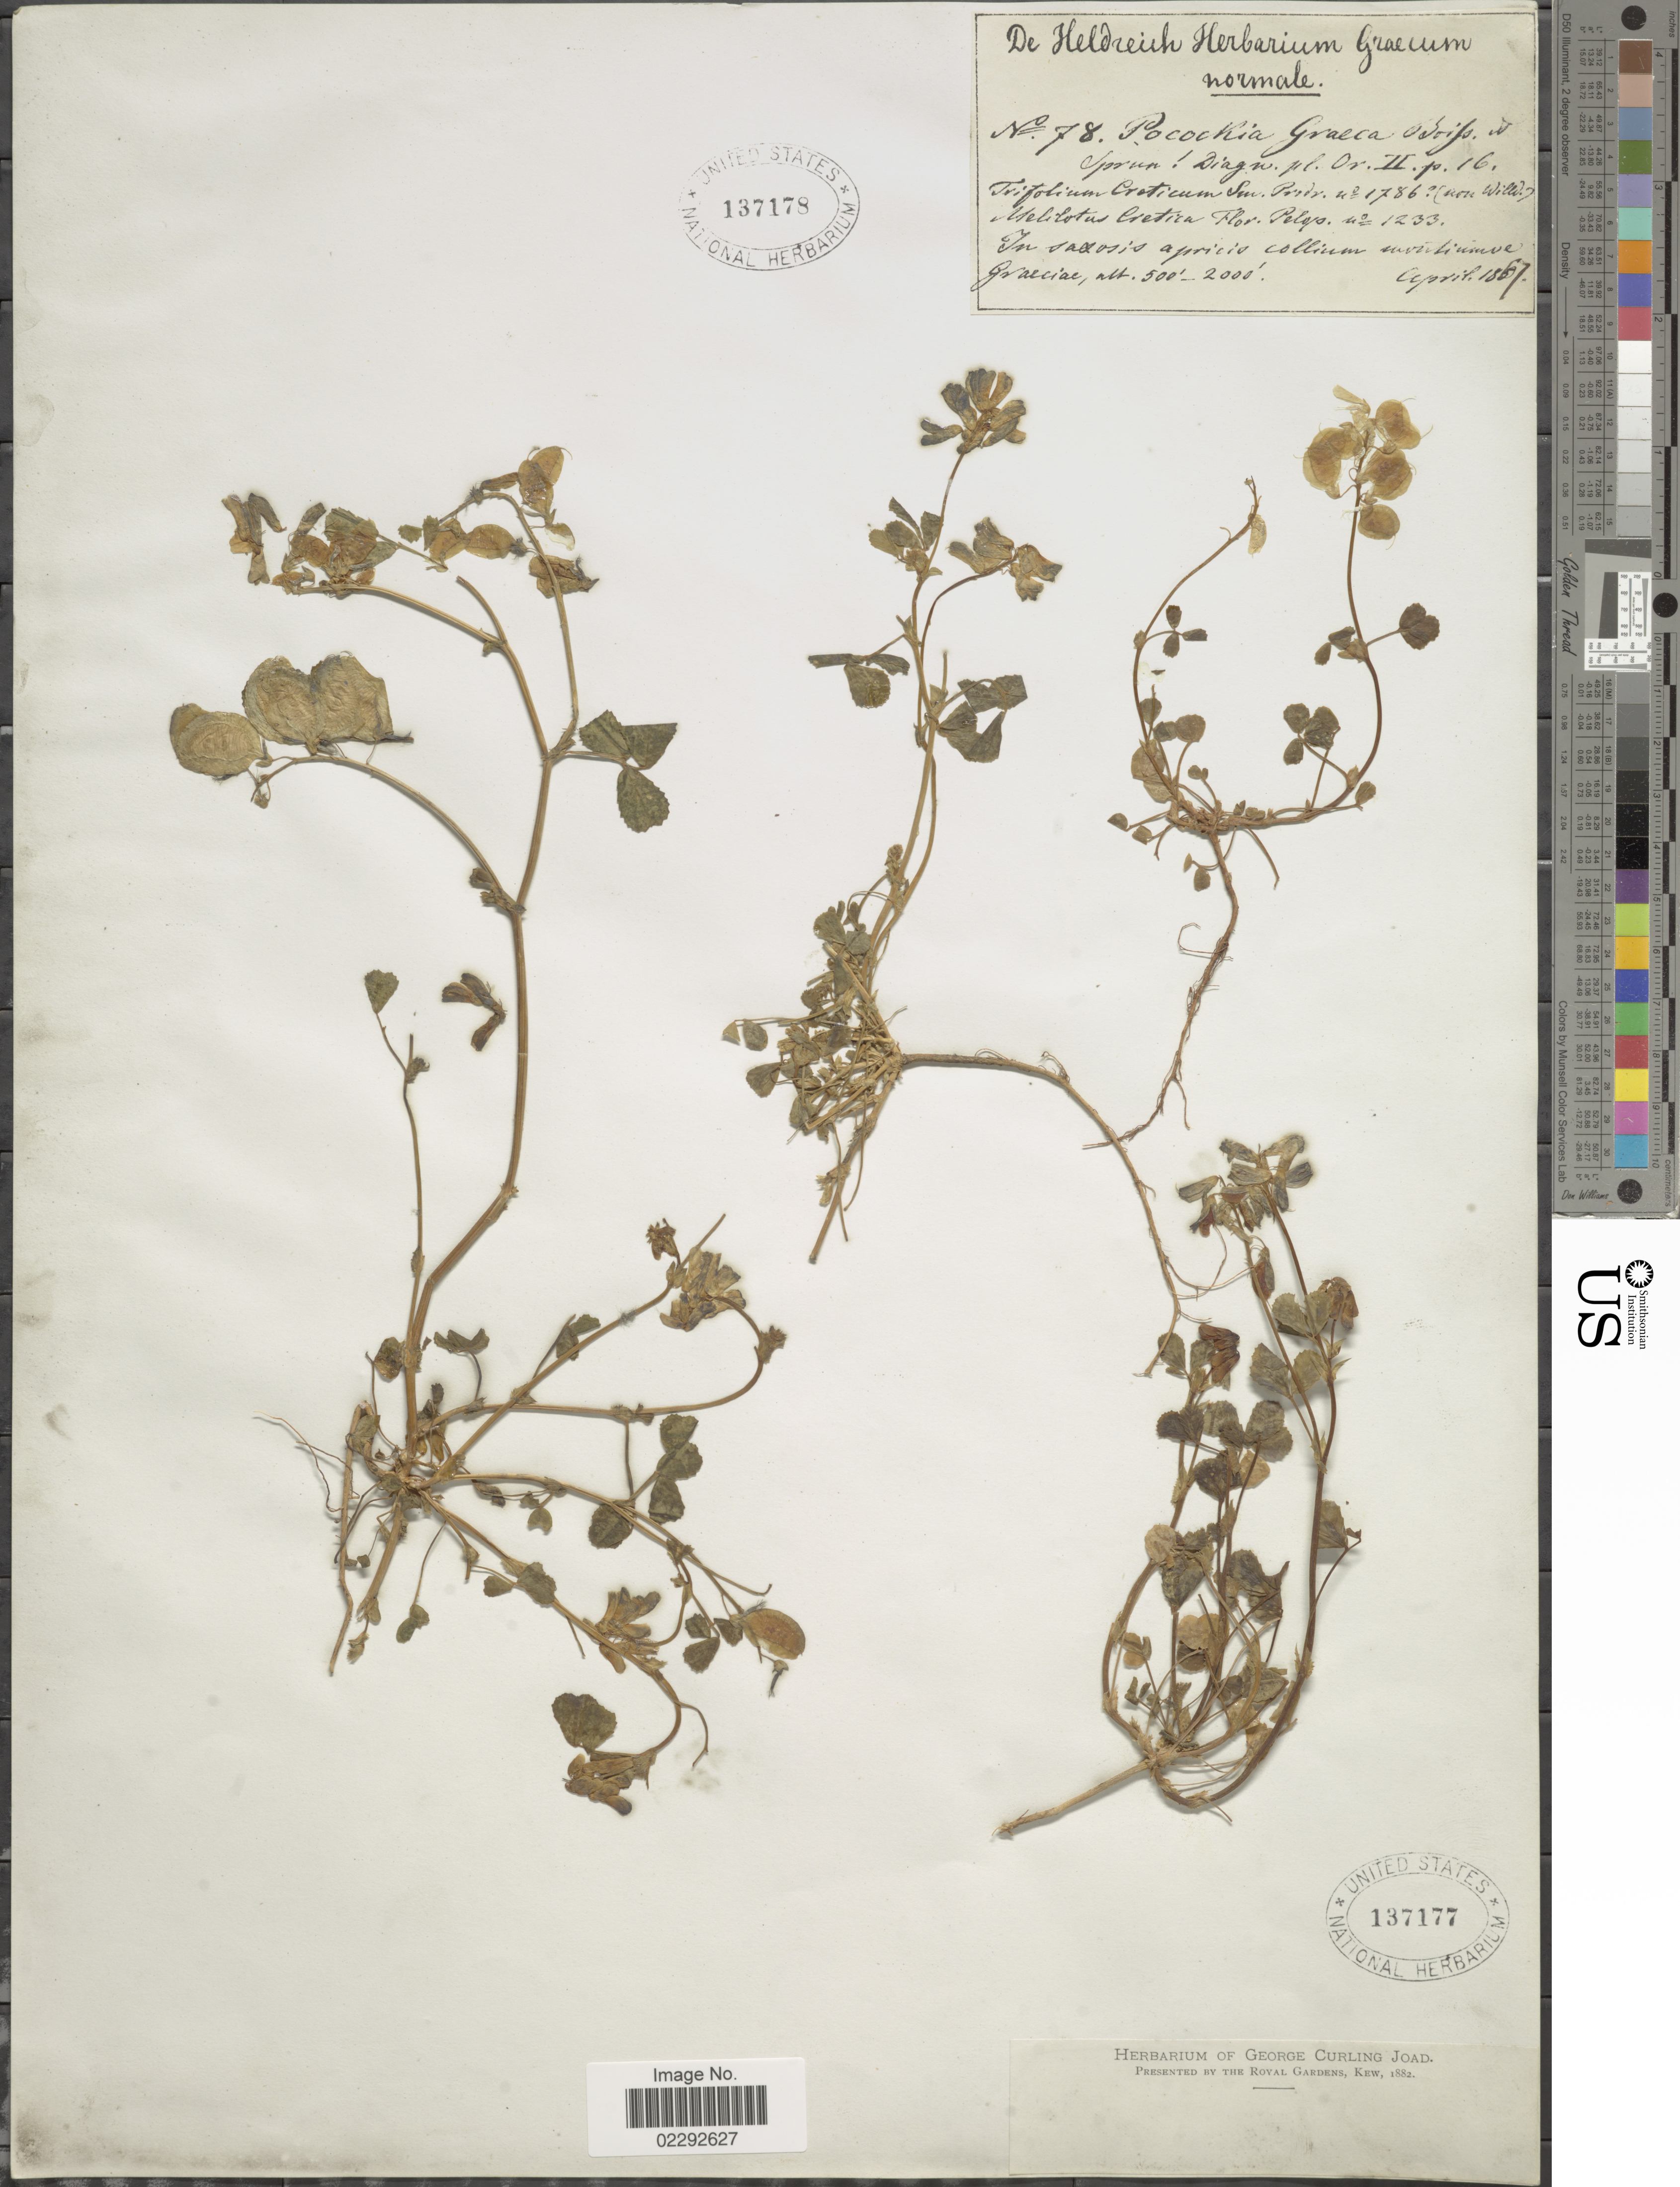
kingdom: Plantae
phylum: Tracheophyta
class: Magnoliopsida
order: Fabales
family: Fabaceae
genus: Trigonella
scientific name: Trigonella graeca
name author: (Boiss. & Spruner) Boiss.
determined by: Strong, Mark T., (BOT), Smithsonian Institution - National Museum of Natural History (UNITED STATES)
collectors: ex herb. De Heldreich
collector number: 78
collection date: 1867-04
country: Greece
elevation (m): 152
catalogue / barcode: US 137178